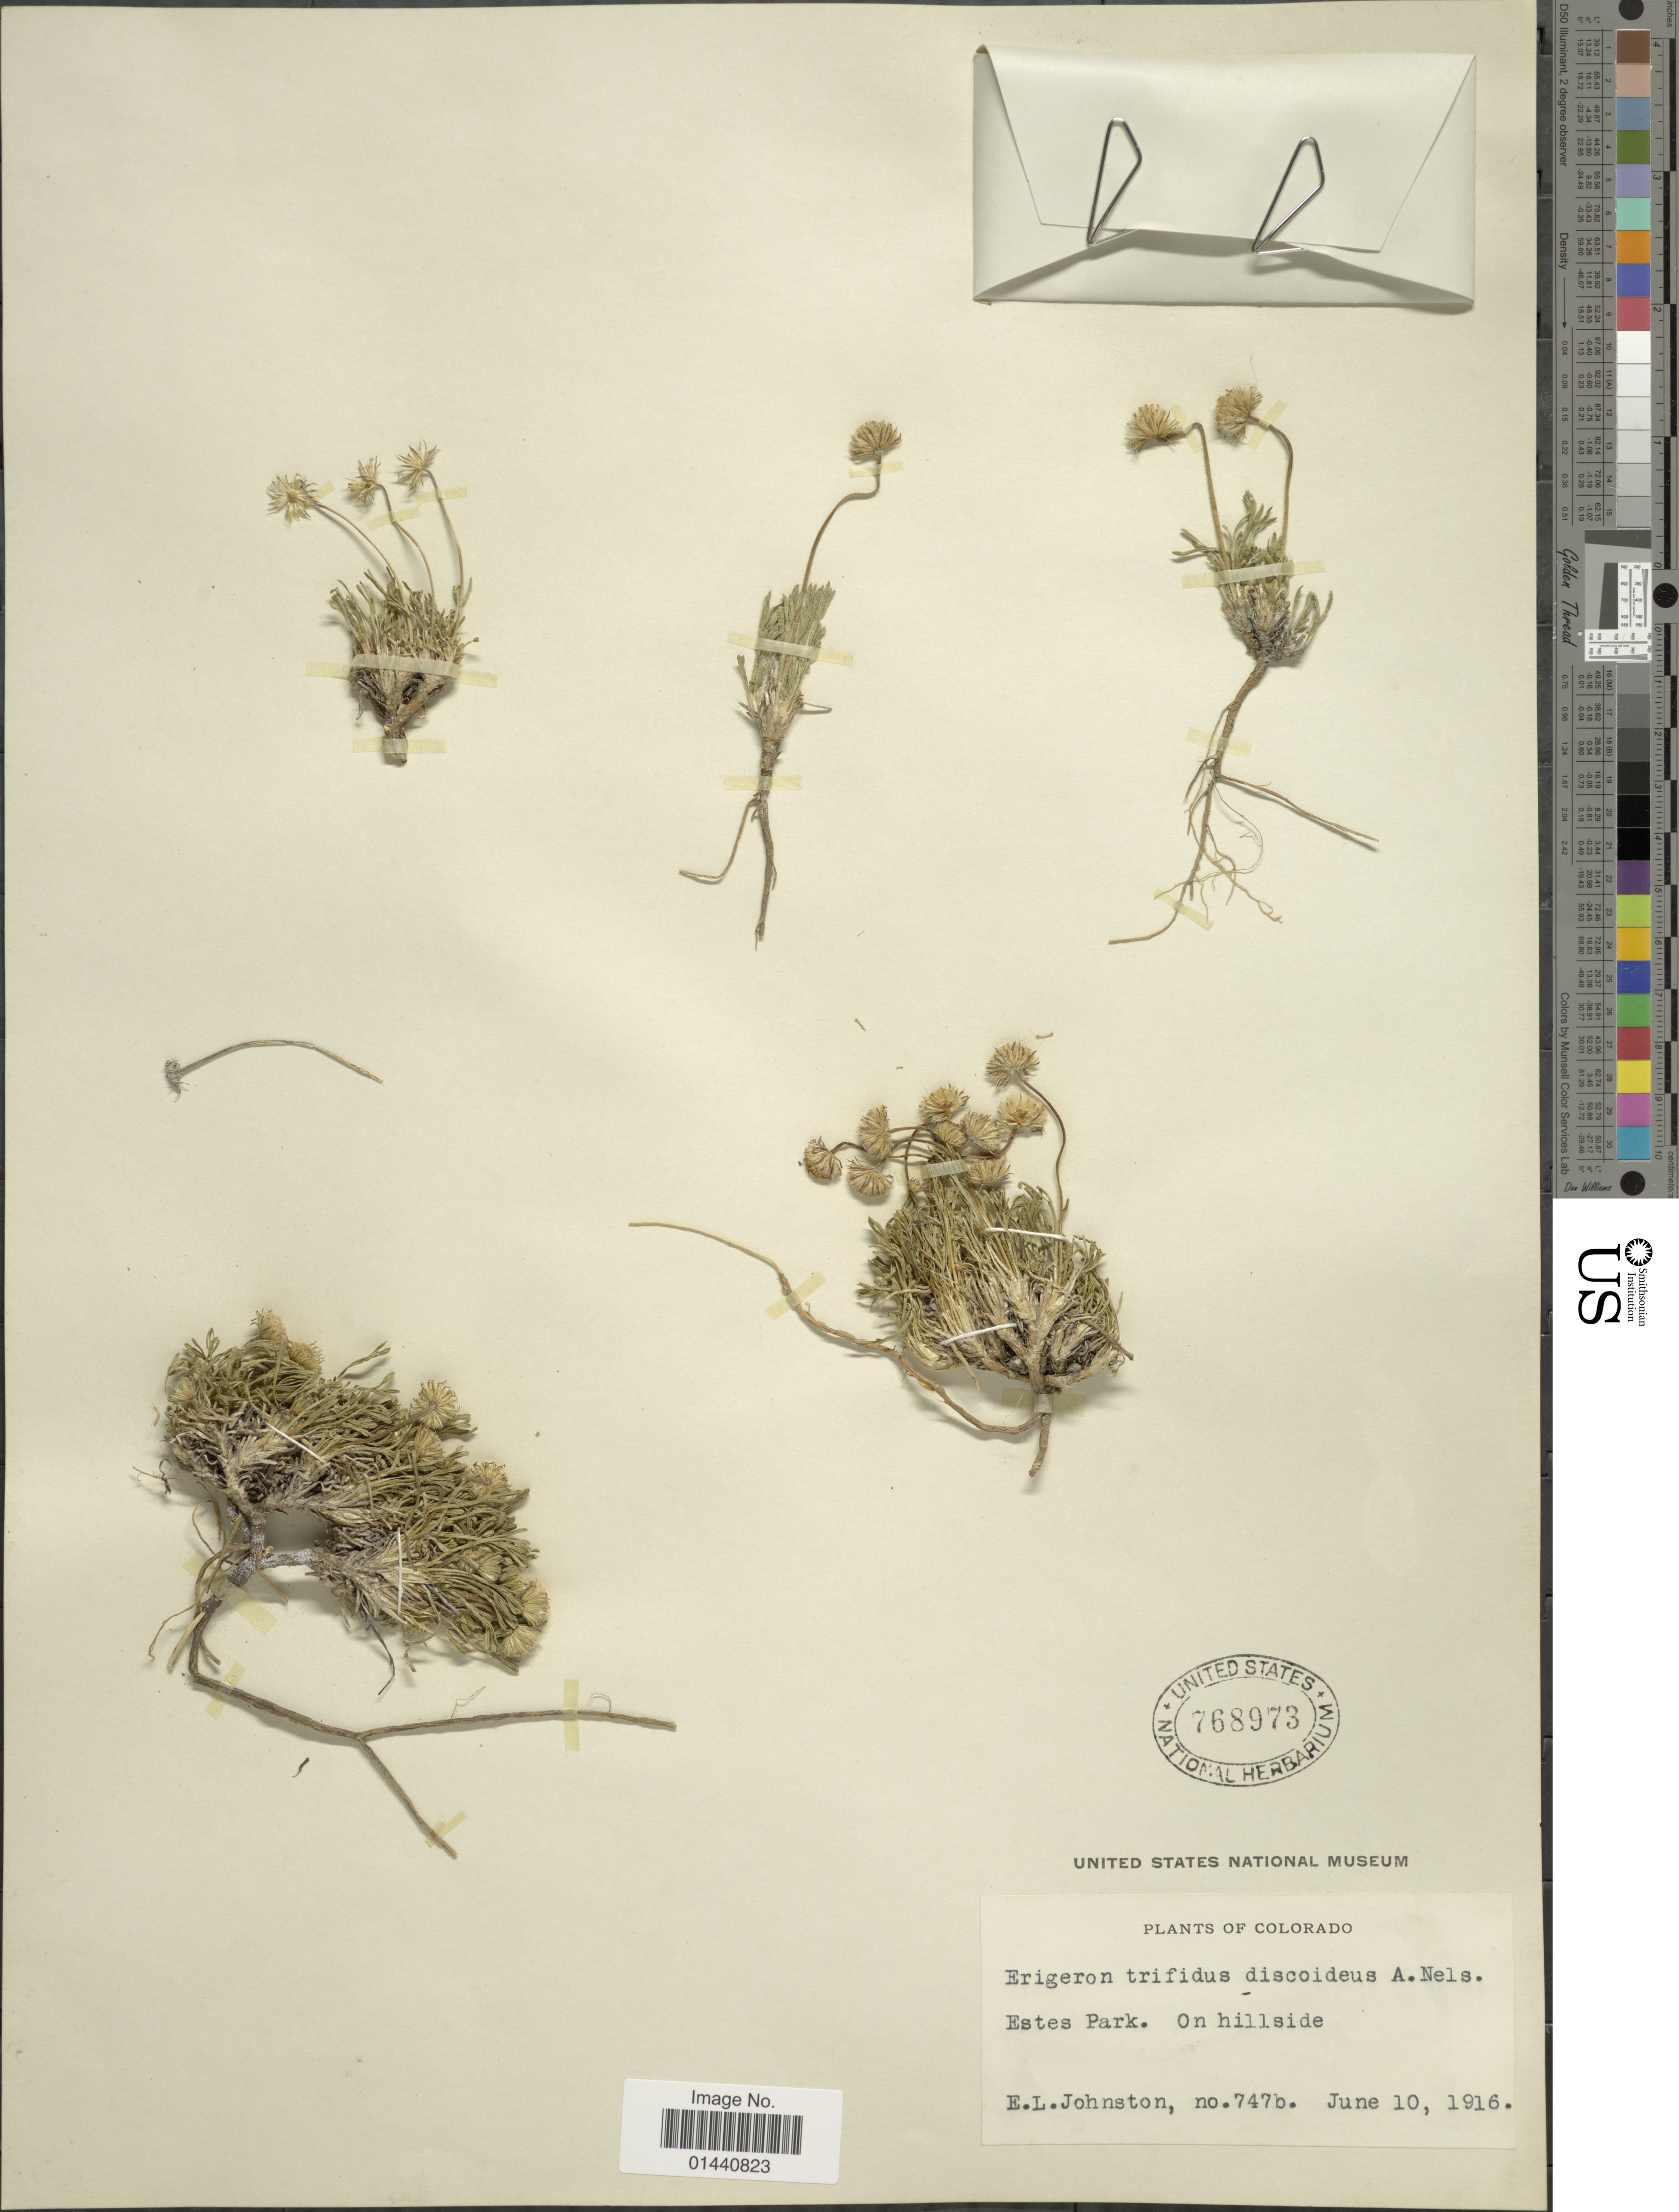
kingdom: Plantae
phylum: Tracheophyta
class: Magnoliopsida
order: Asterales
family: Asteraceae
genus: Erigeron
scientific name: Erigeron trifidus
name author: Hook.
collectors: E. L. Johnston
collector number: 747b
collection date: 1916-06-10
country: United States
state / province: Colorado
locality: Estes Park. On hillside.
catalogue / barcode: US 768973